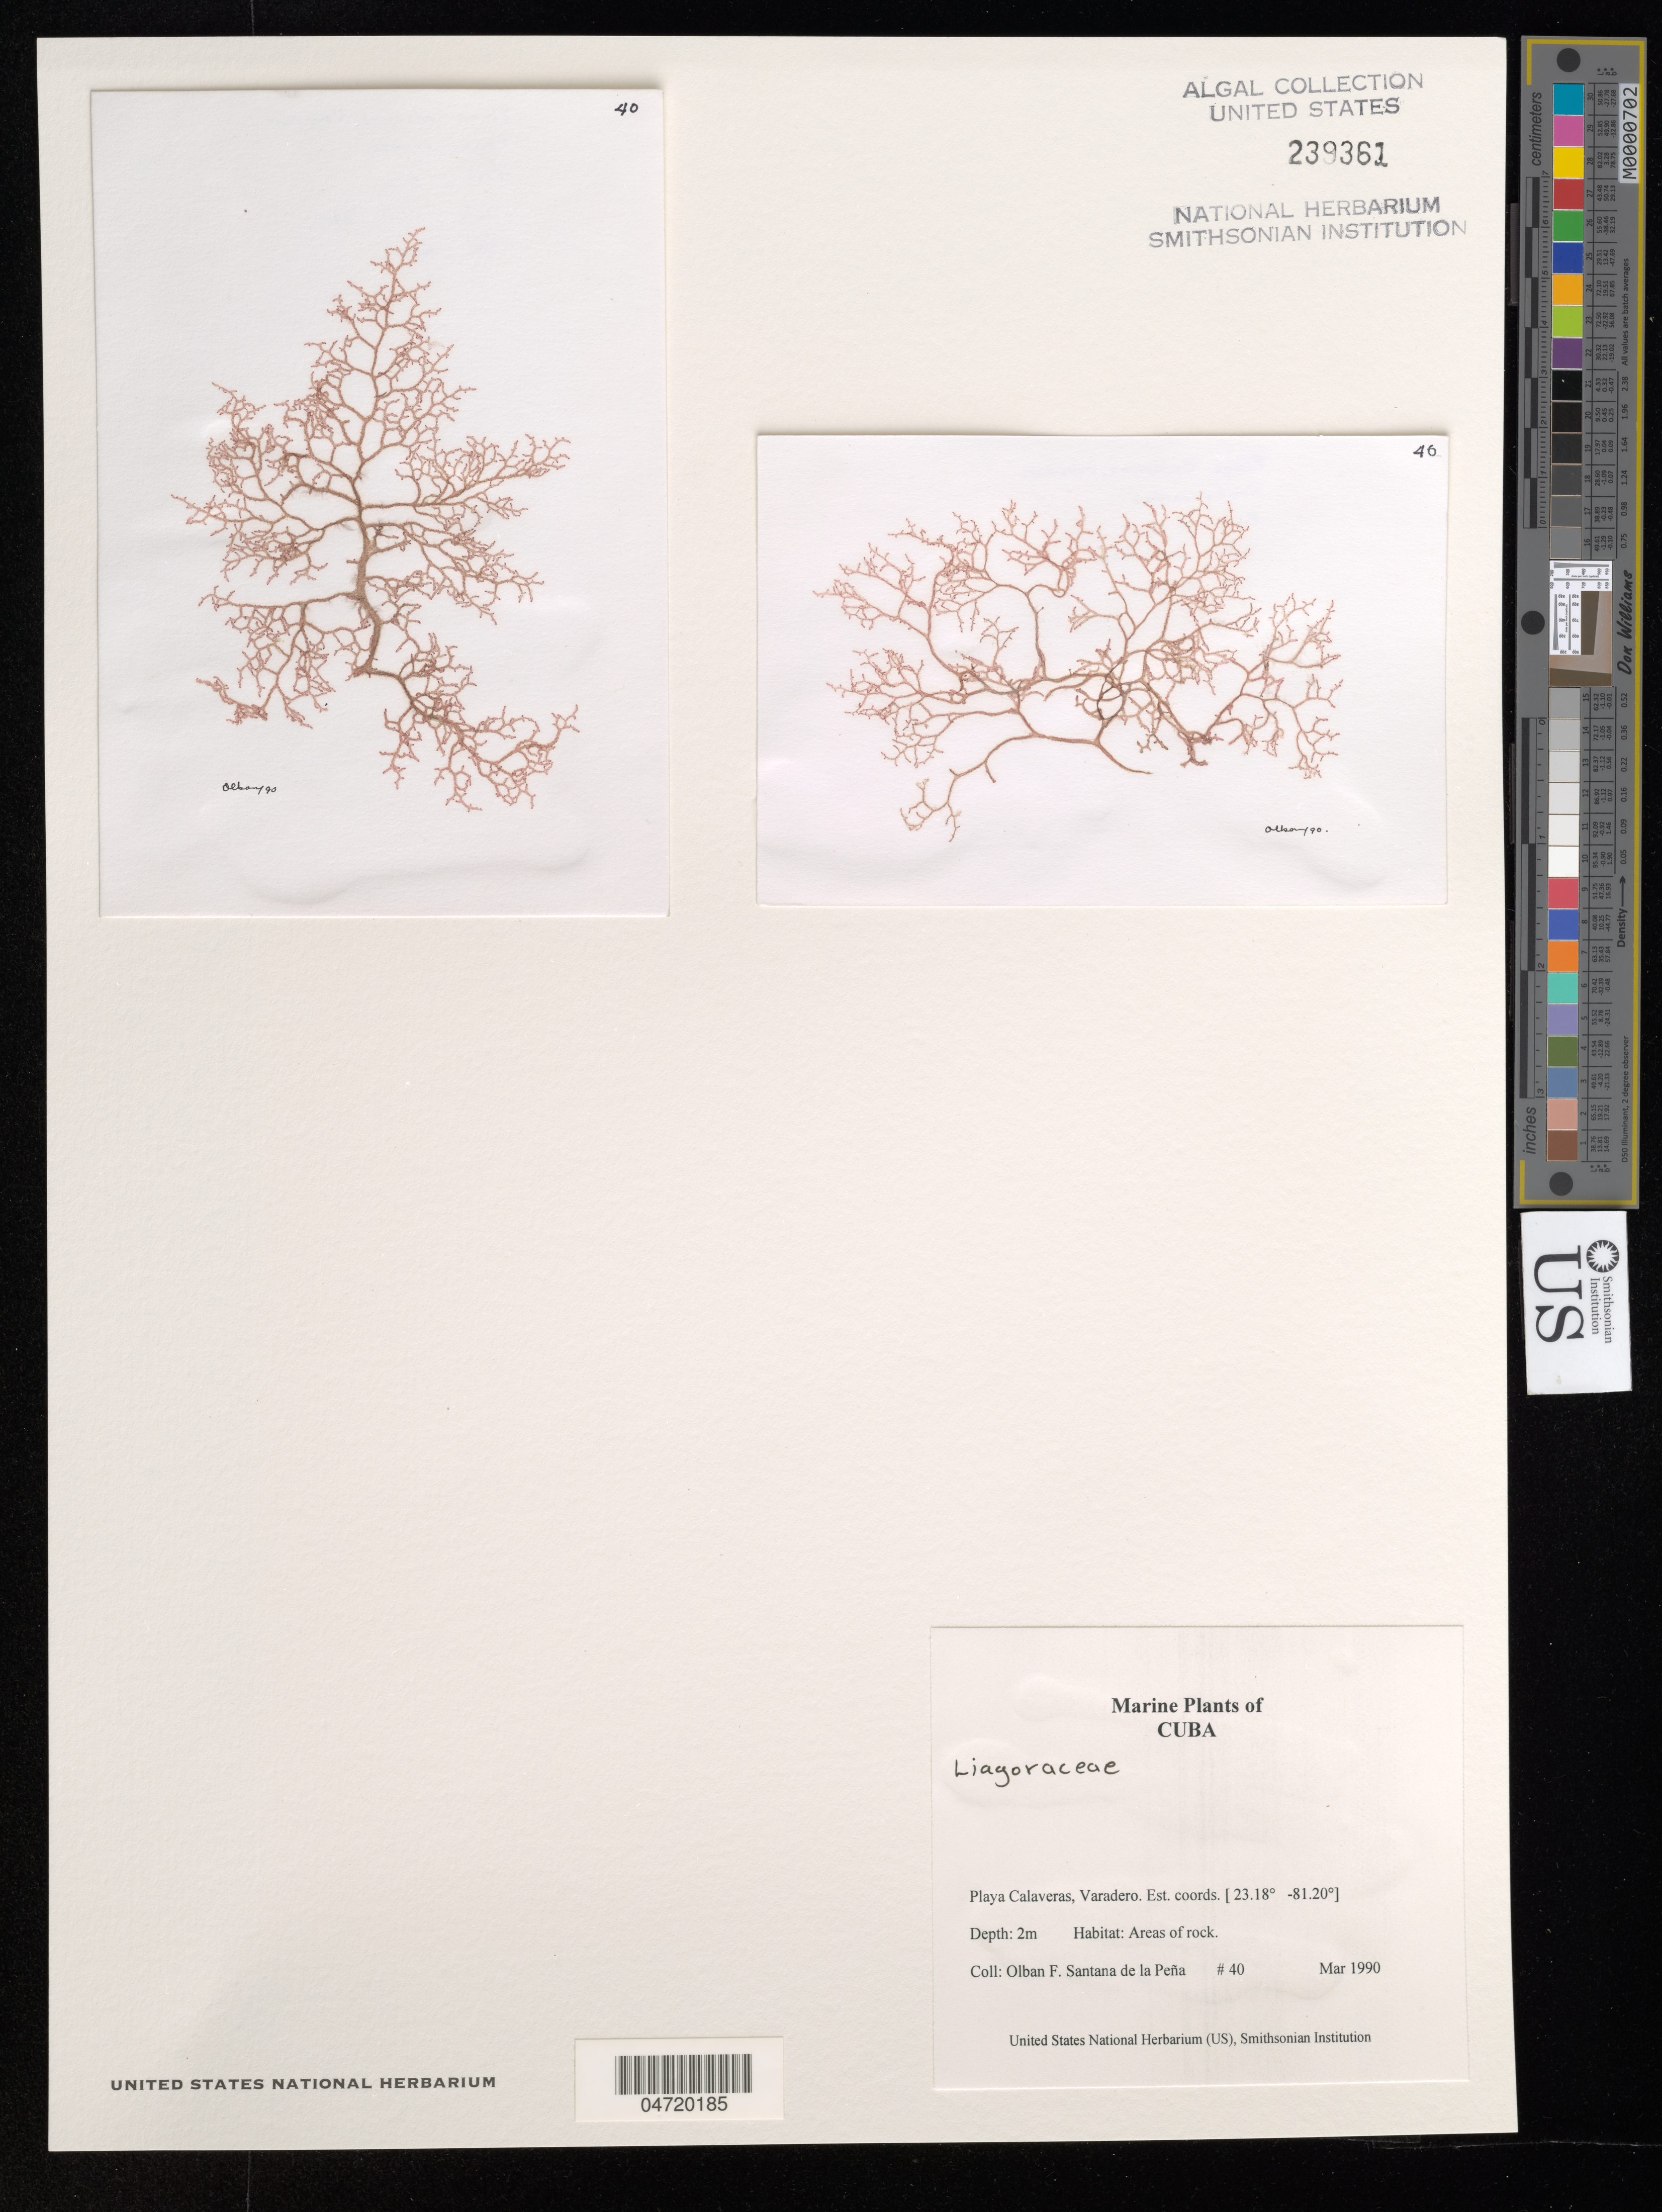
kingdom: Plantae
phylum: Rhodophyta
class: Florideophyceae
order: Nemaliales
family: Liagoraceae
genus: Liagora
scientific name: Liagora sp.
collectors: O. Santana de la Peña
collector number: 40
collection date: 1990-03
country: Cuba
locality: Playa Calaveras, Varadero.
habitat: Areas of rock.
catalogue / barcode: US 239361